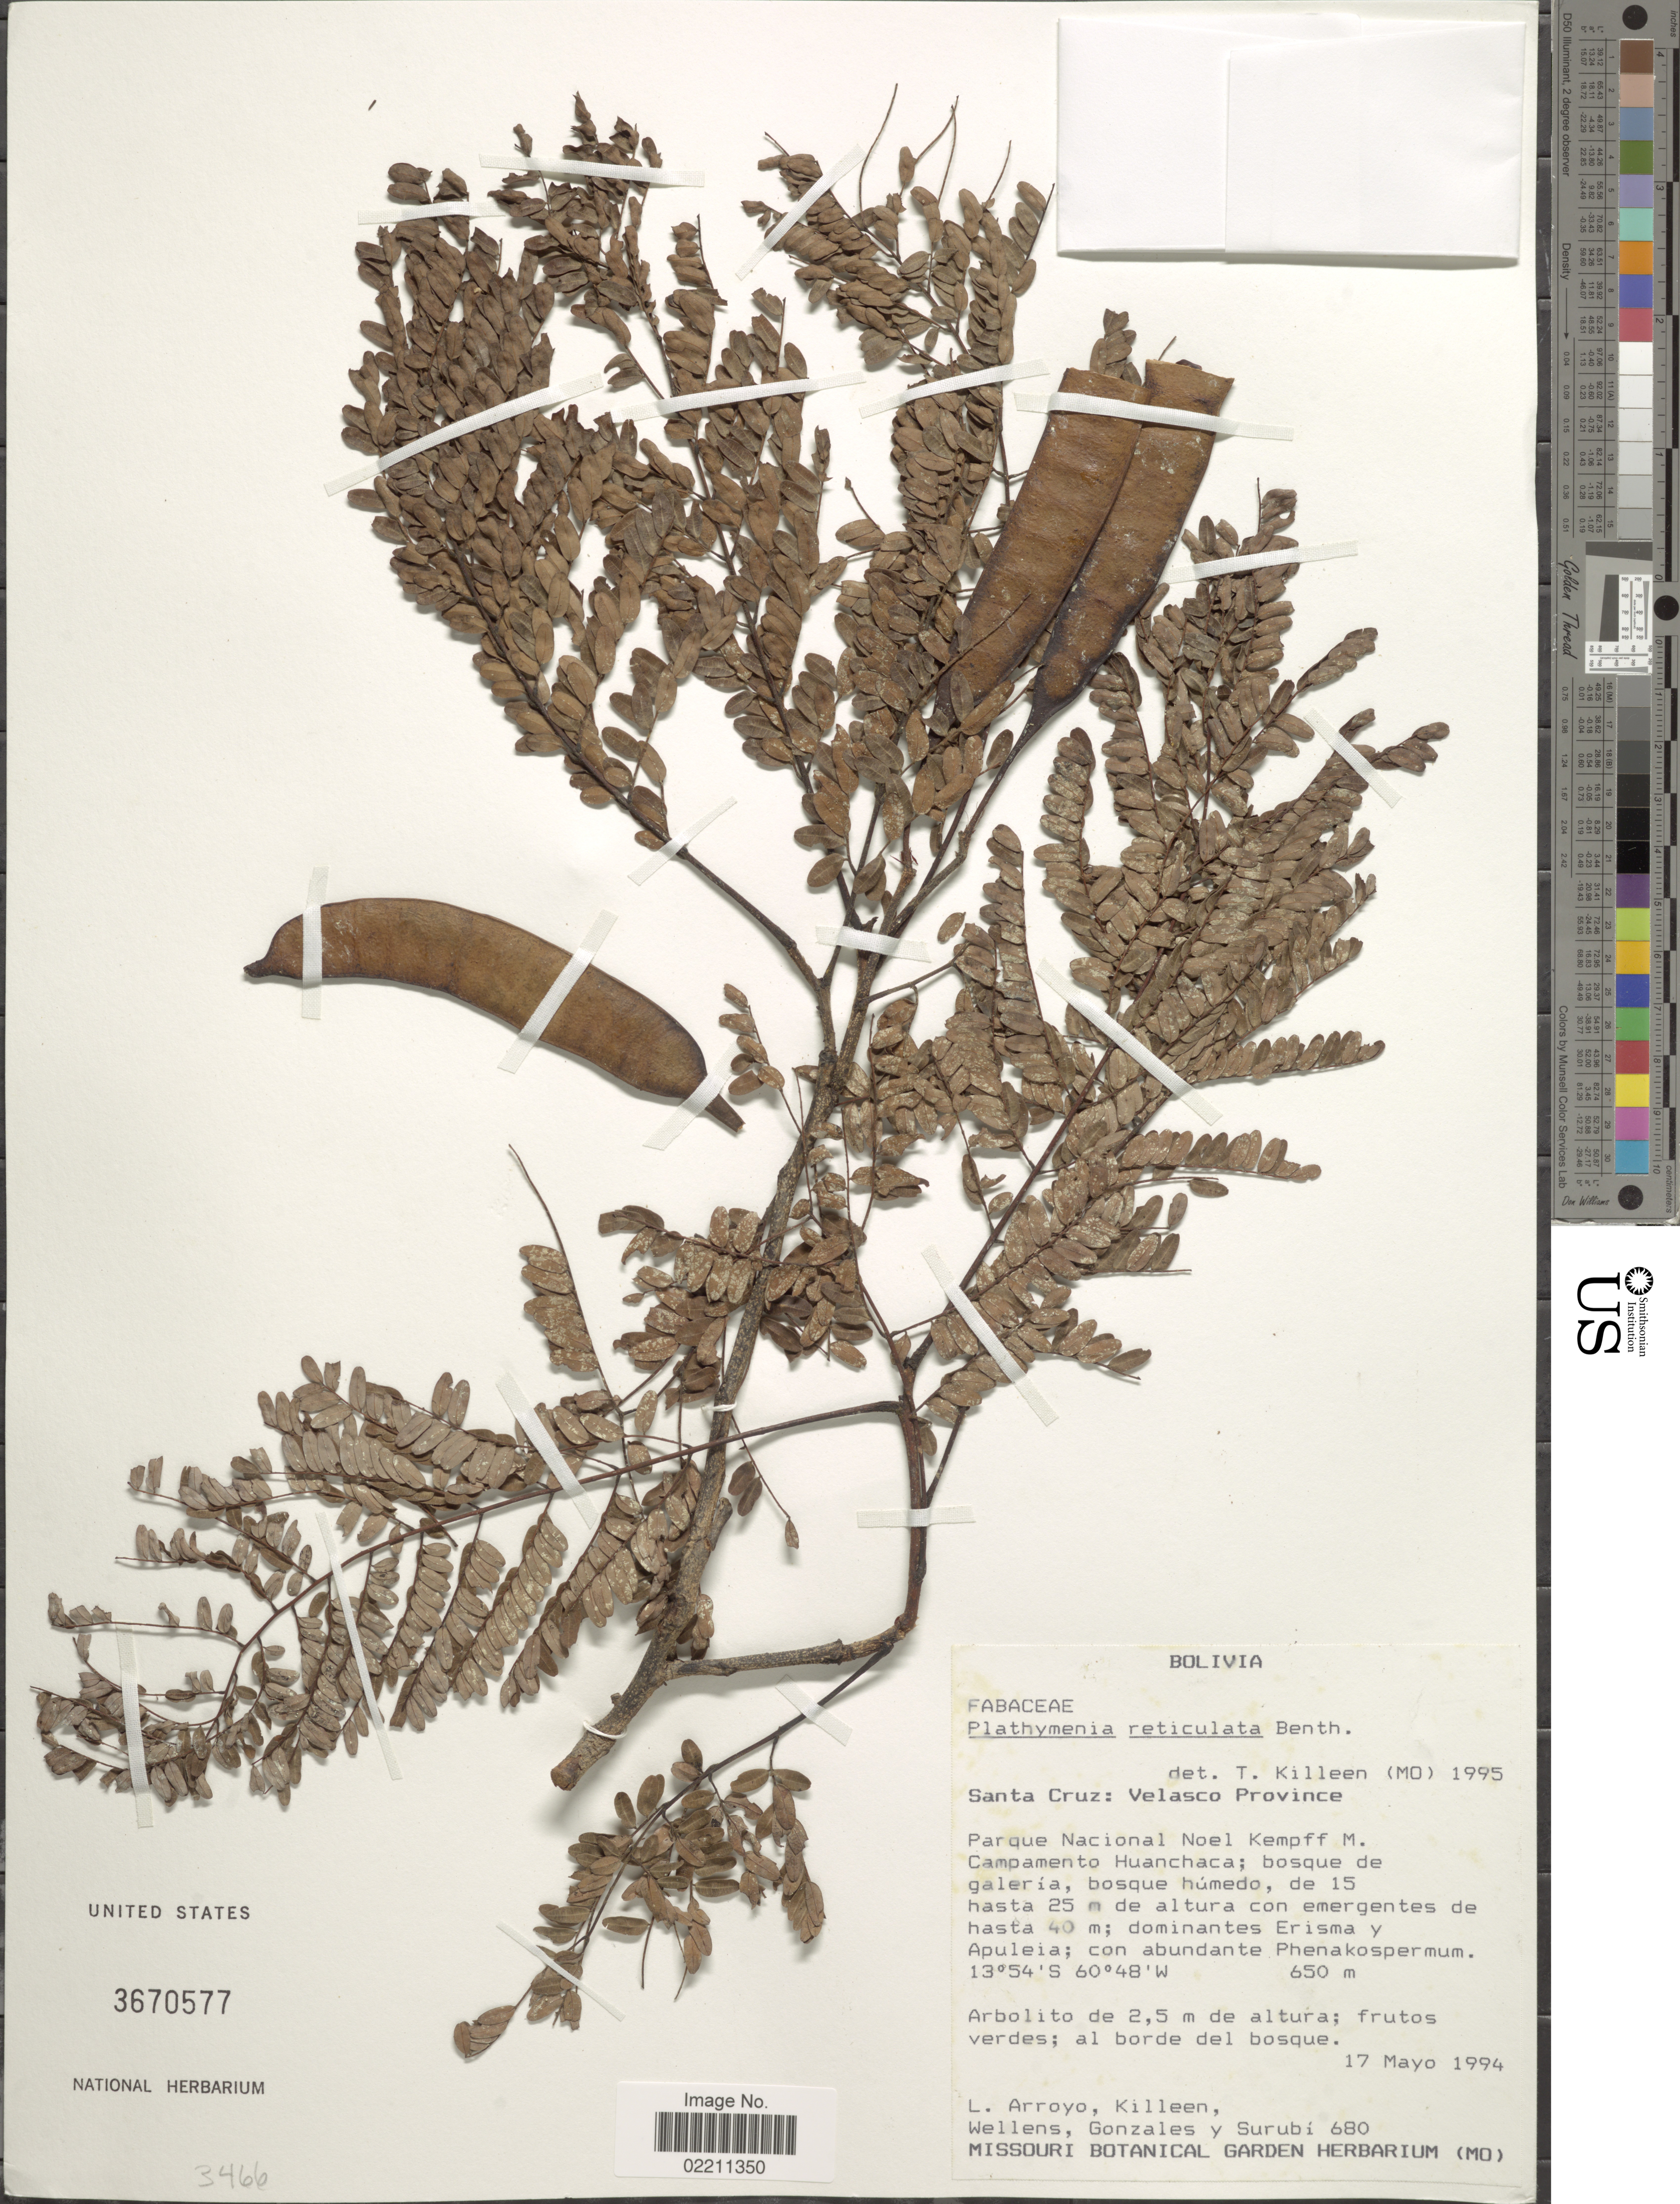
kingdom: Plantae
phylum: Tracheophyta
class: Magnoliopsida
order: Fabales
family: Fabaceae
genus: Plathymenia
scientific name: Plathymenia reticulata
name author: Benth.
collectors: L. Arroyo, Killeen, --, -. Wellens, Gonzales, -- & Surubi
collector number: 680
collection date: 1994-05-17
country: Bolivia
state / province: Santa Cruz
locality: Bolivia, Santa Cruz: Velasco Province. Parivince Nacional Noel Kempff M. Campamento Huanchaca.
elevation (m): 650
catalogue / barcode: US 3670577